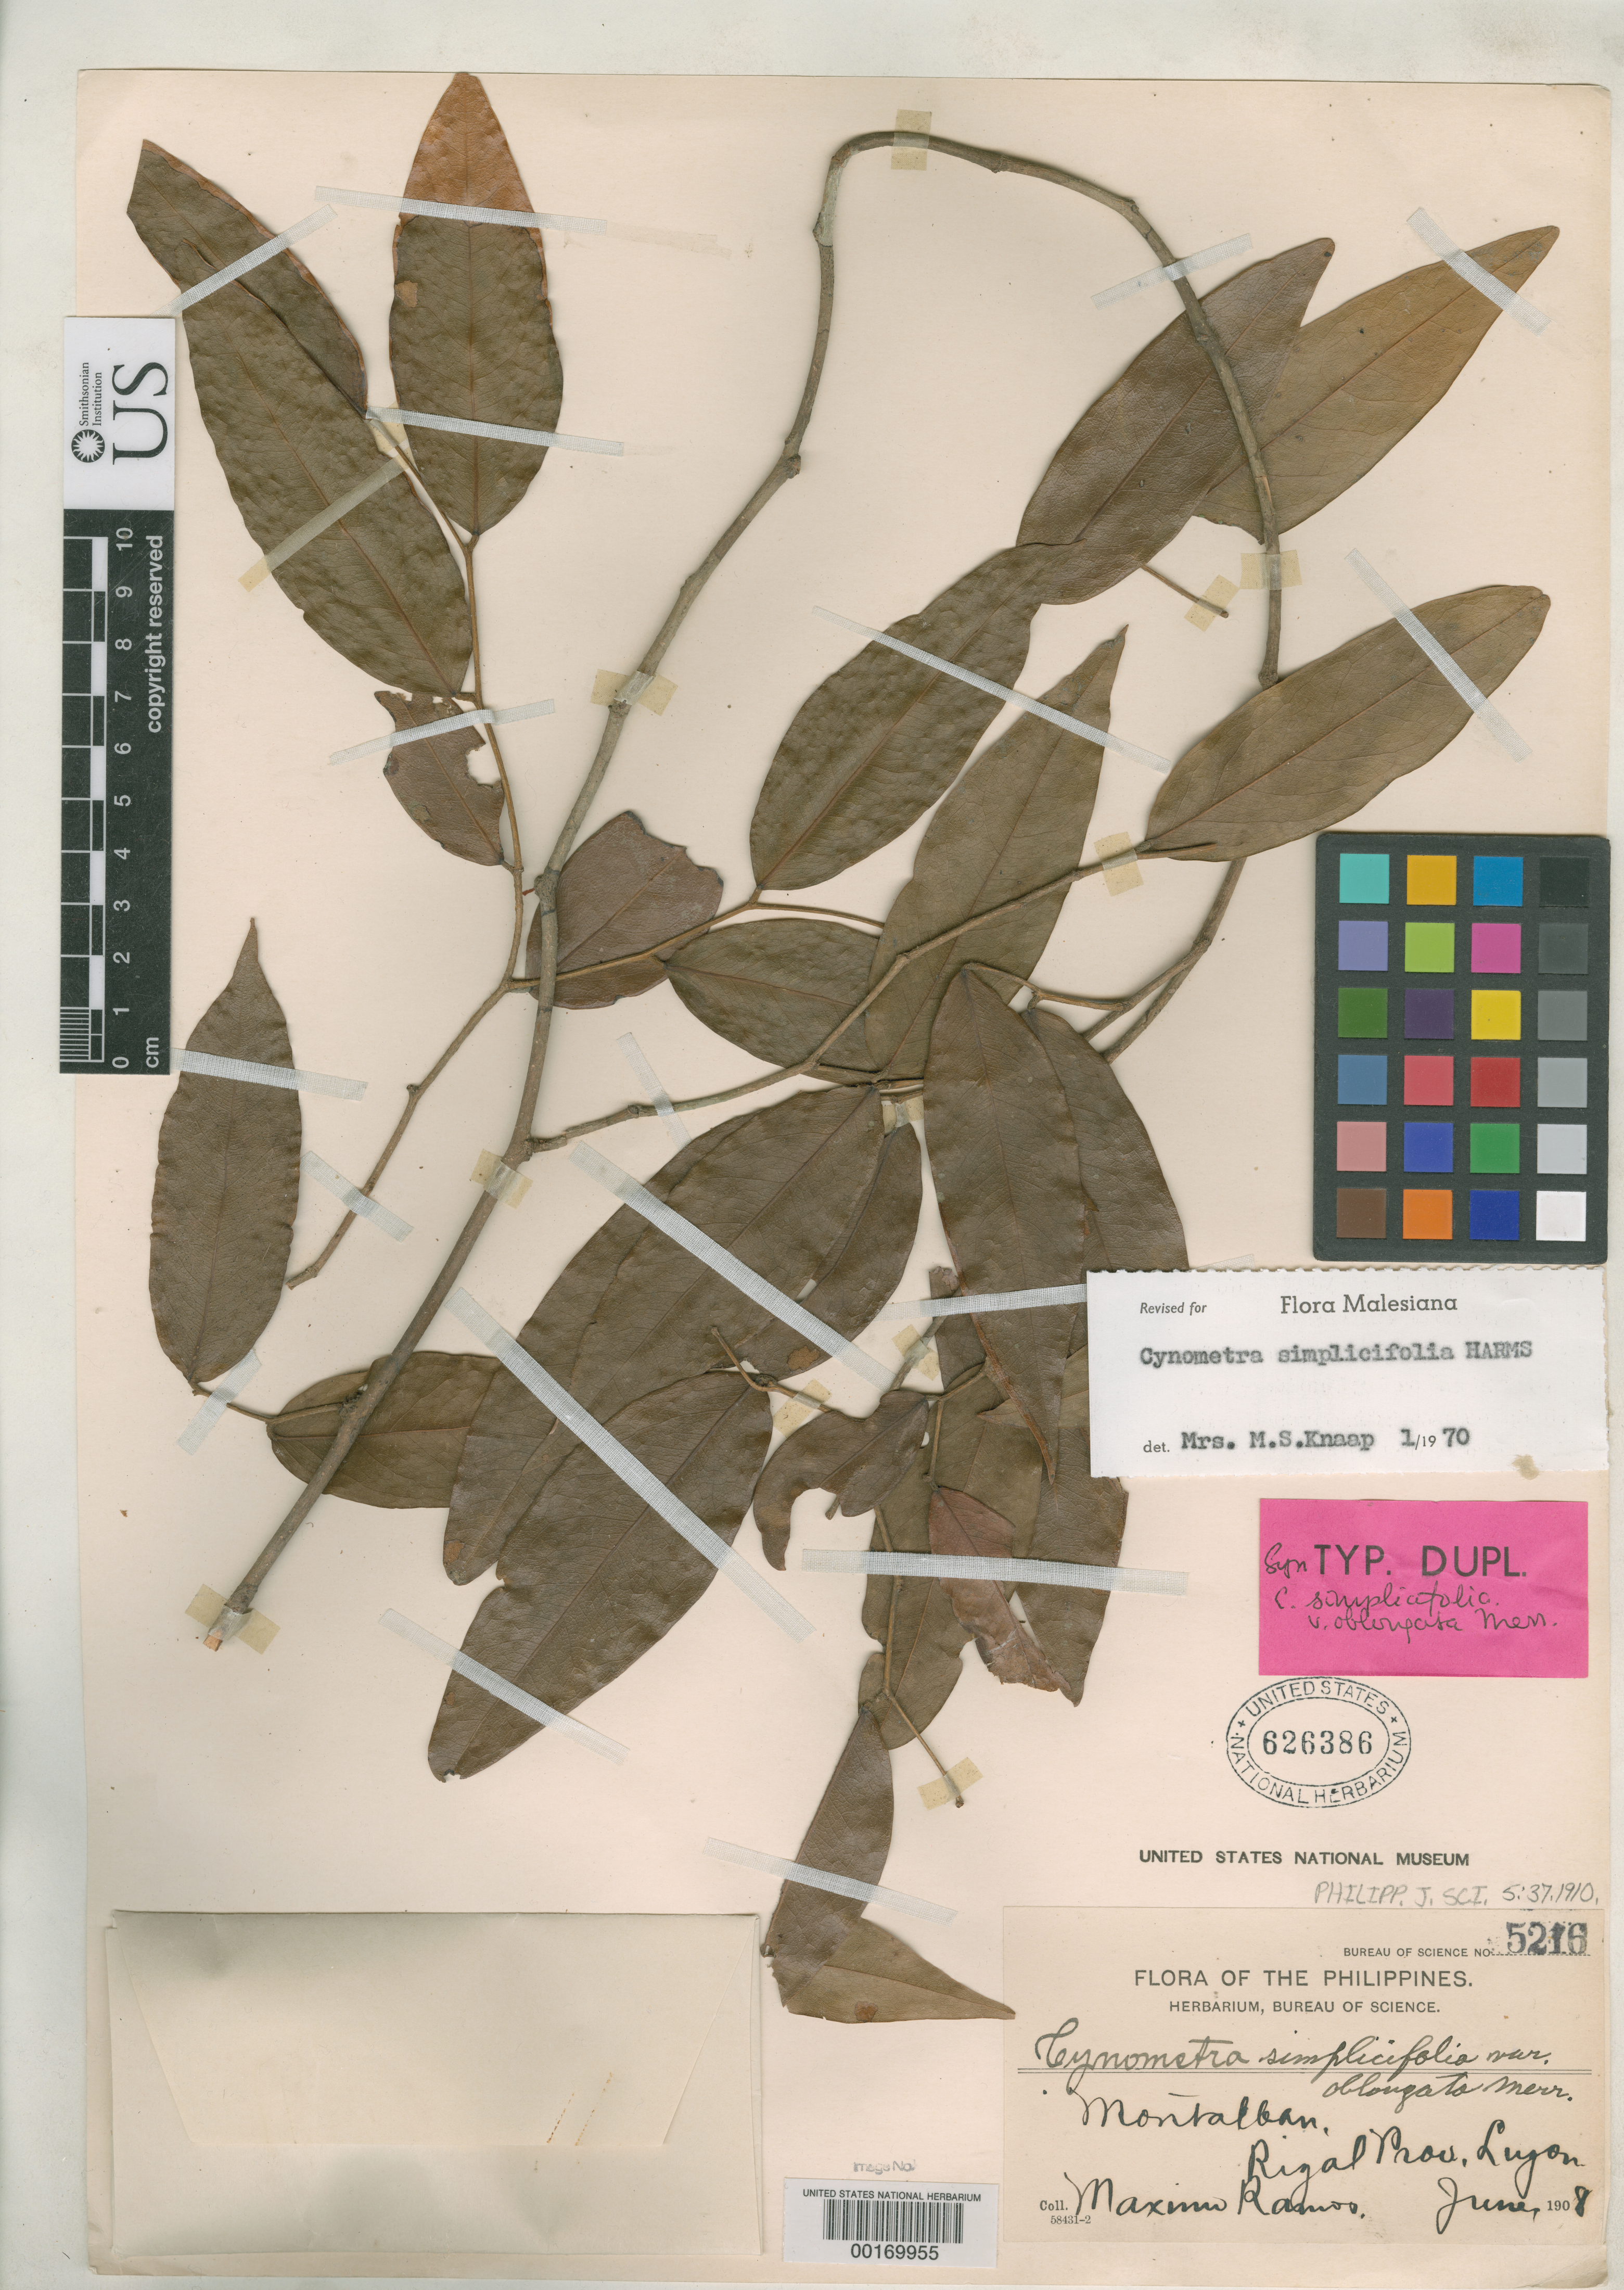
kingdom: Plantae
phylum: Tracheophyta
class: Magnoliopsida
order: Fabales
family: Fabaceae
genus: Cynometra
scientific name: Cynometra simplicifolia var. oblongata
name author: Merr.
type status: Isosyntype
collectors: M. Ramos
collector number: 5216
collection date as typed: Jun 1908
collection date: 1908-06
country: Philippines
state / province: Calabarzon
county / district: Rizal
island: Luzon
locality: Montalban.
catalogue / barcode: US 626386